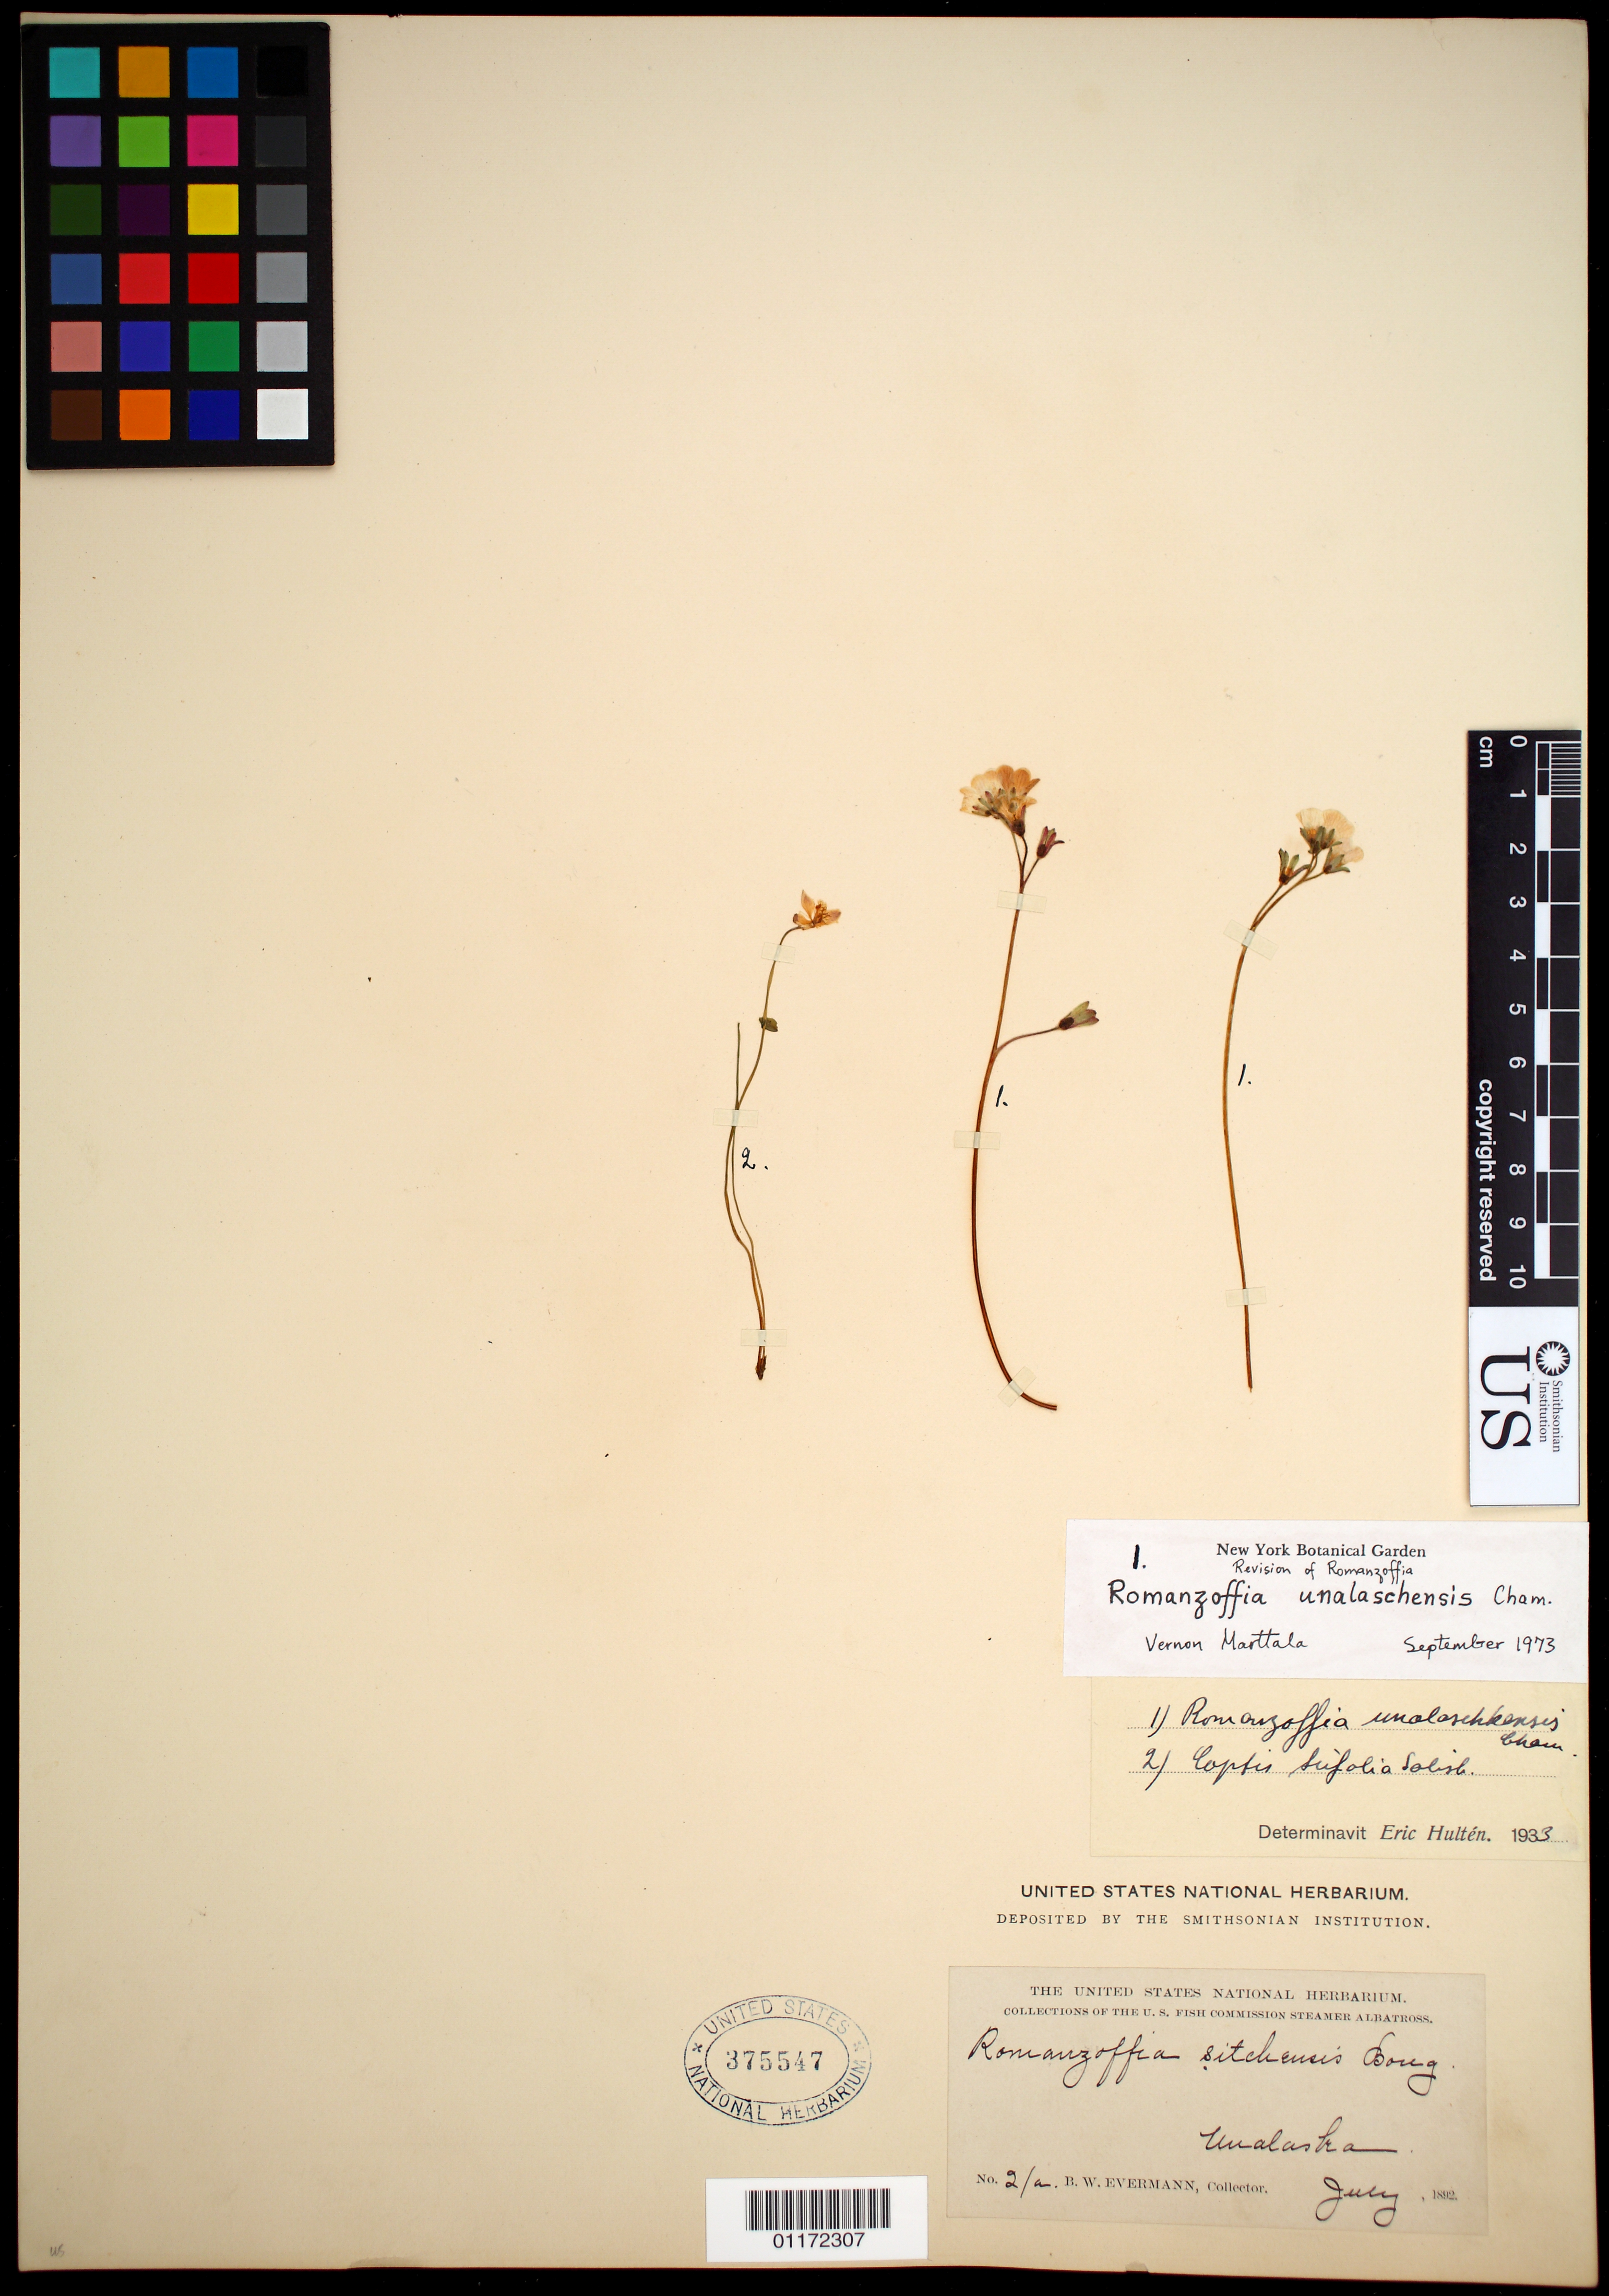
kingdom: Plantae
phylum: Tracheophyta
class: Magnoliopsida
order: Boraginales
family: Hydrophyllaceae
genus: Romanzoffia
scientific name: Romanzoffia unalaschcensis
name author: Cham.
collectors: B. W. Evermann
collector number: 21a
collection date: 1892-07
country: United States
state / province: Alaska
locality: Unalaska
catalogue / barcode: US 375547